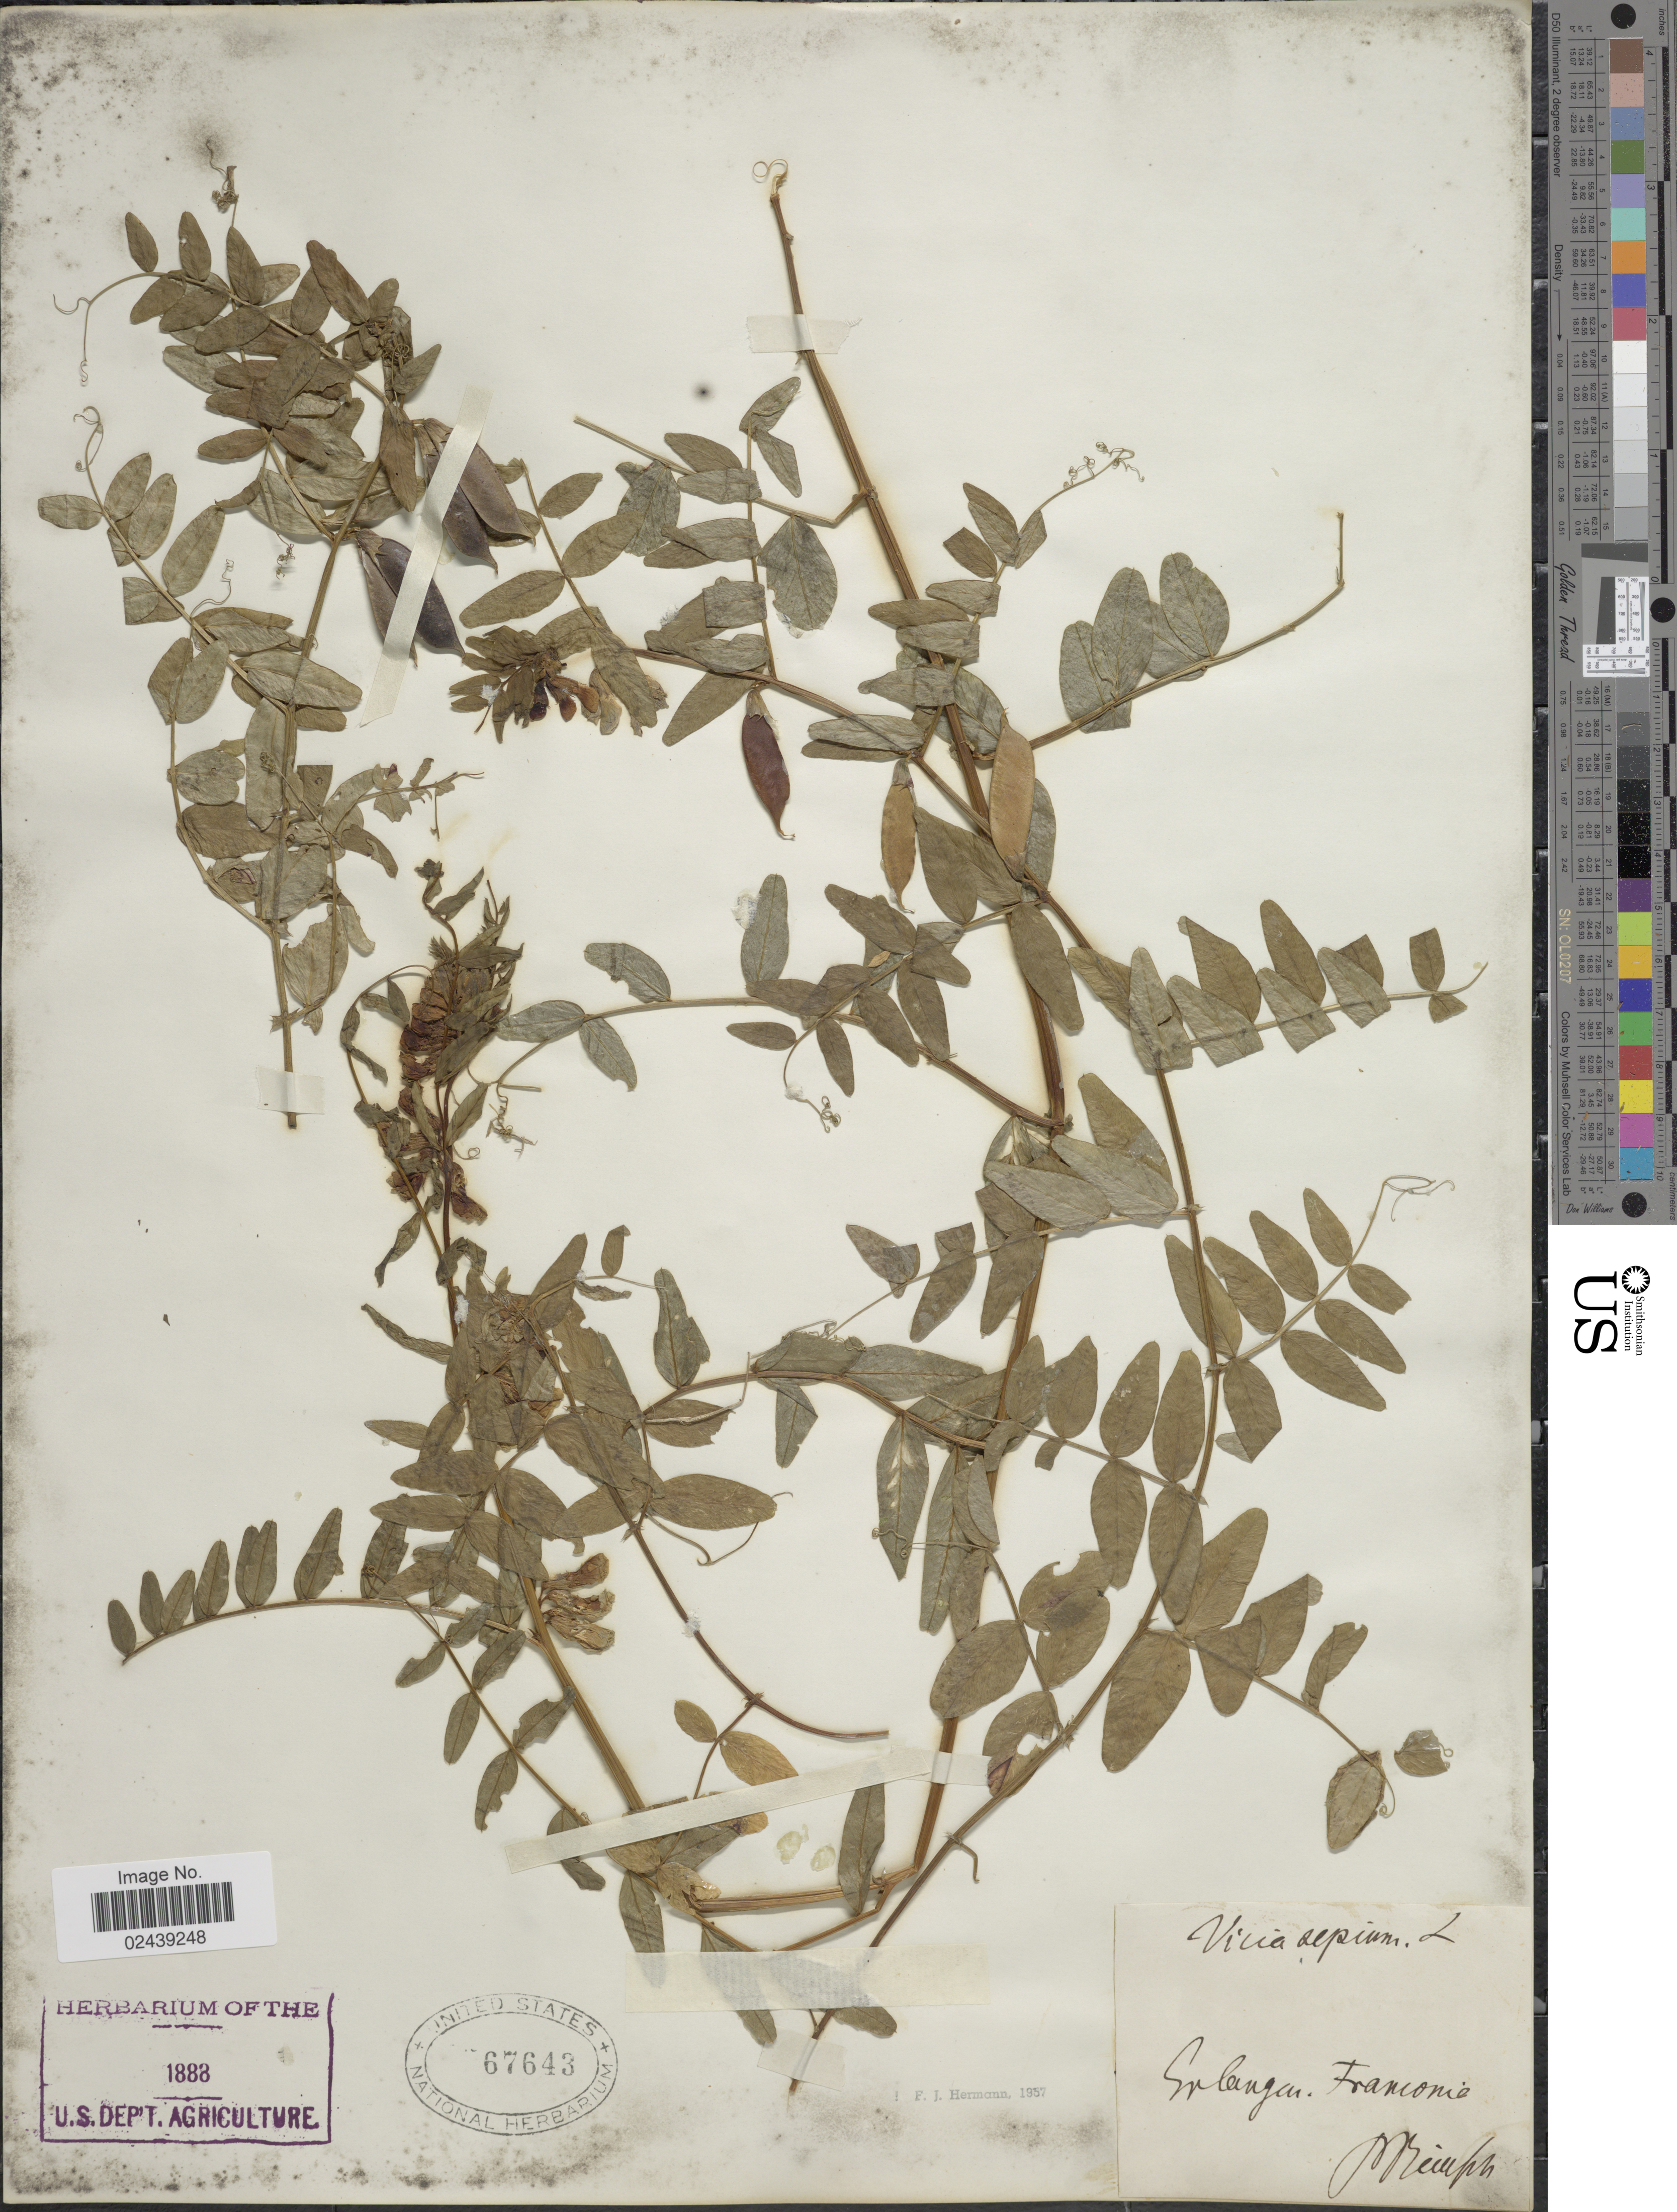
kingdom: Plantae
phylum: Tracheophyta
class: Magnoliopsida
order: Fabales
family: Fabaceae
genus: Vicia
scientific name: Vicia sepium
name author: L.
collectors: P.F. Reinsch (herbarium)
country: Germany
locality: Erlangen. Franconie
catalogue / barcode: US 67643